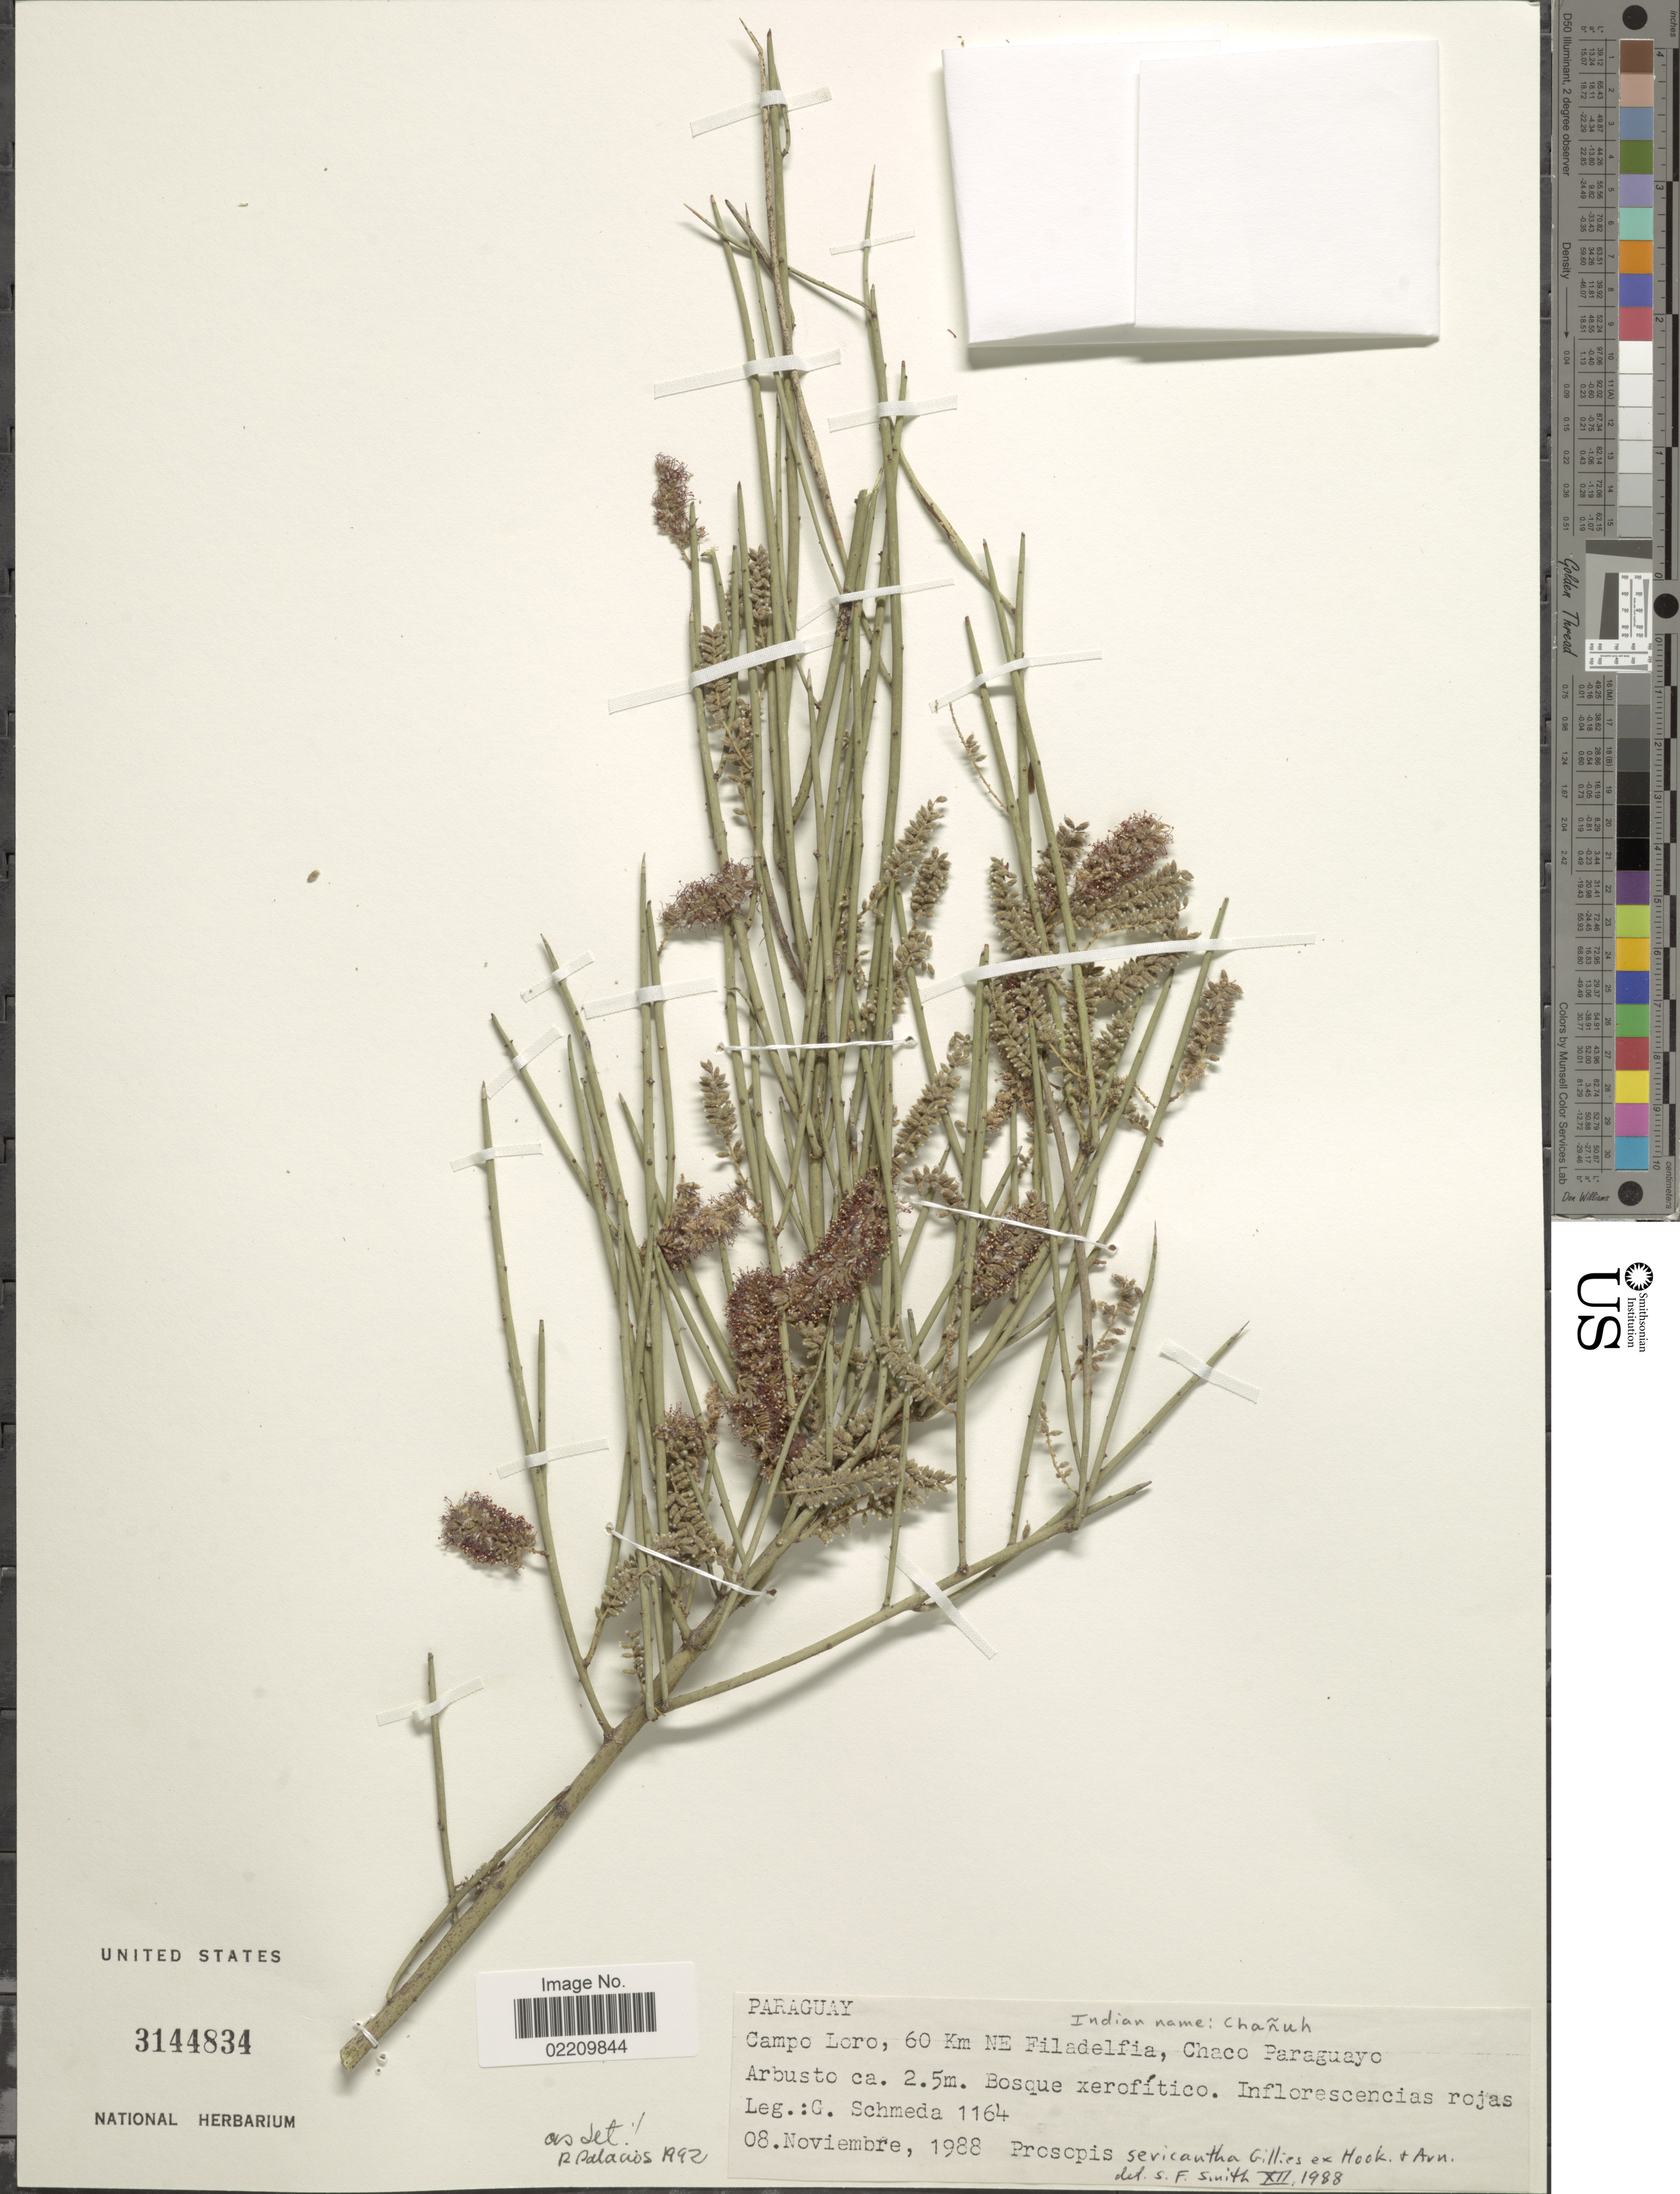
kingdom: Plantae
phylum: Tracheophyta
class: Magnoliopsida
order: Fabales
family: Fabaceae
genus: Neltuma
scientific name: Neltuma sericantha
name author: (Gillies ex Hook.) C. E. Hughes & G.P. Lewis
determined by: Strong, Mark T., (BOT), Smithsonian Institution - National Museum of Natural History (UNITED STATES)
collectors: G. Schmeda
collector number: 1164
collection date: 1988-11-08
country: Paraguay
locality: Campo Loro, 60 Km NE Filadelfia, Chaco Paraguayo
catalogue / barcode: US 3144834